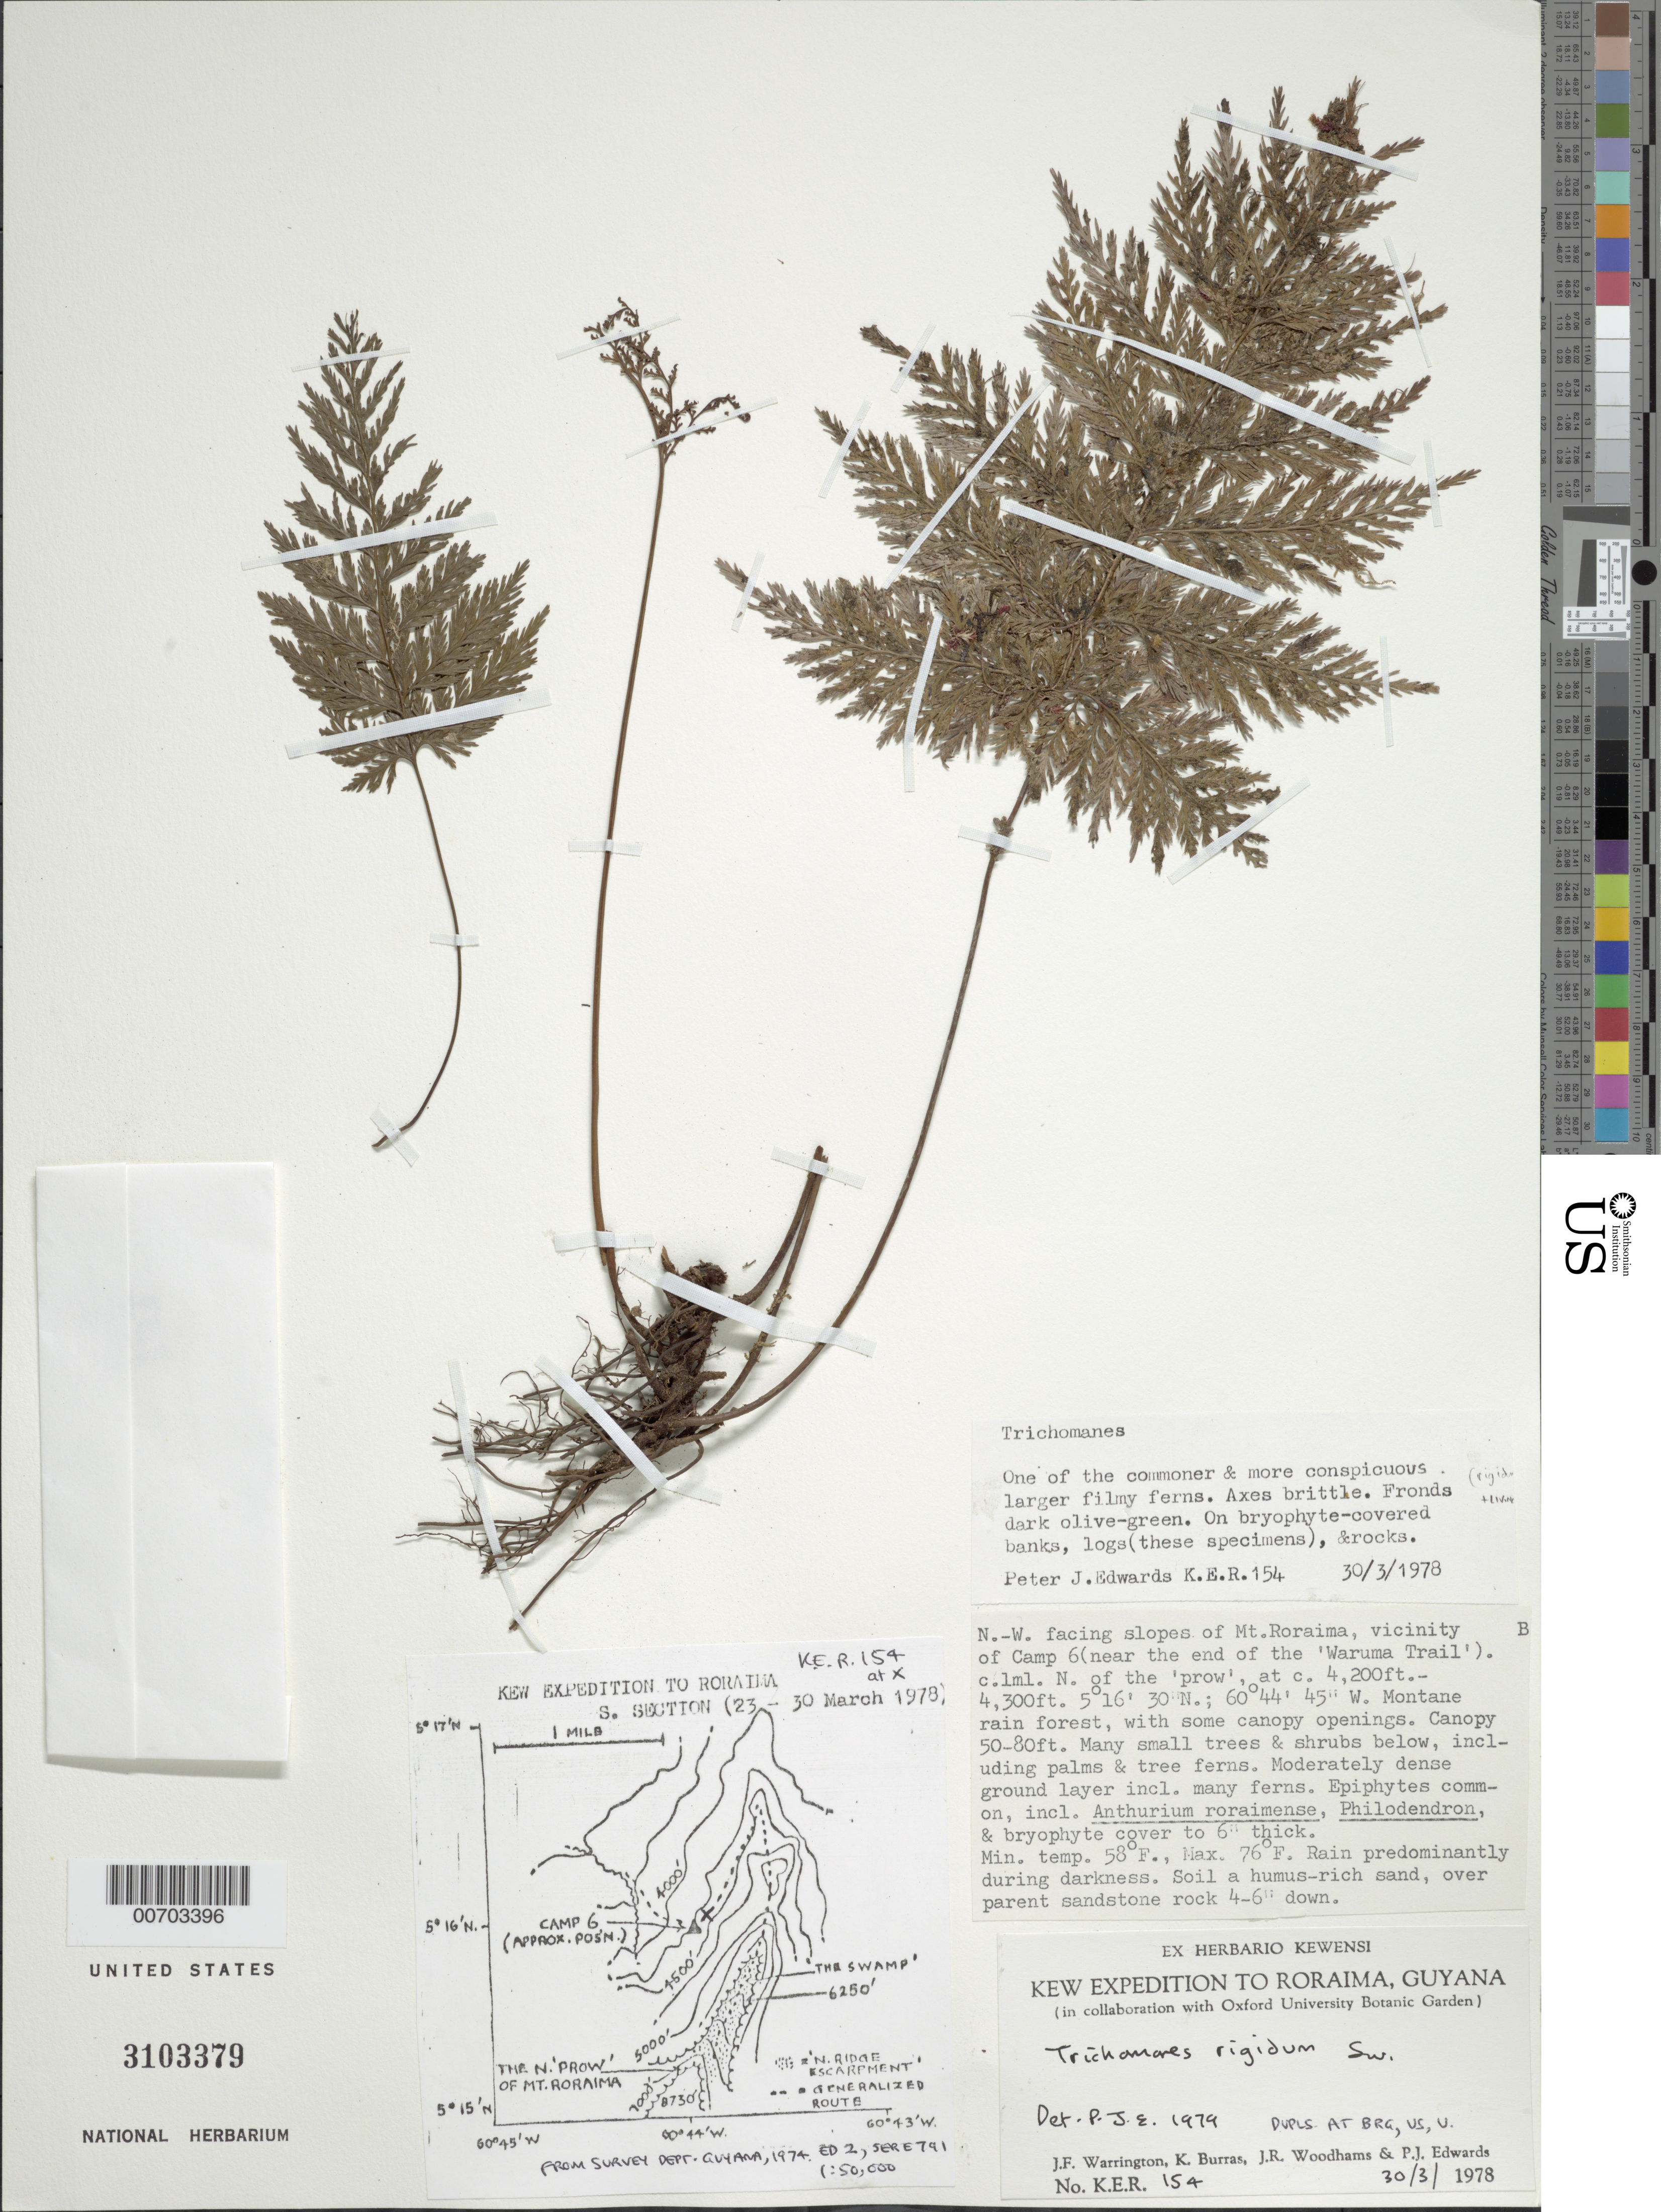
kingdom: Plantae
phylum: Tracheophyta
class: Polypodiopsida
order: Hymenophyllales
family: Hymenophyllaceae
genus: Abrodictyum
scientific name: Abrodictyum rigidum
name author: (Sw.) Ebihara & Dubuisson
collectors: J. Warrington, K. Burras, J. Woodhams & P. Edwards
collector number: KER 154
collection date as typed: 30-Mar-78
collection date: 1978-03-30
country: Guyana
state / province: Cuyuni-Mazaruni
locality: Mt. Roraima, NW facing slopes, vic. Camp 6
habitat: Montane rainforest, on bryophyte covered banks, logs, rocks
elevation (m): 1280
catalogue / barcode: US 3103379